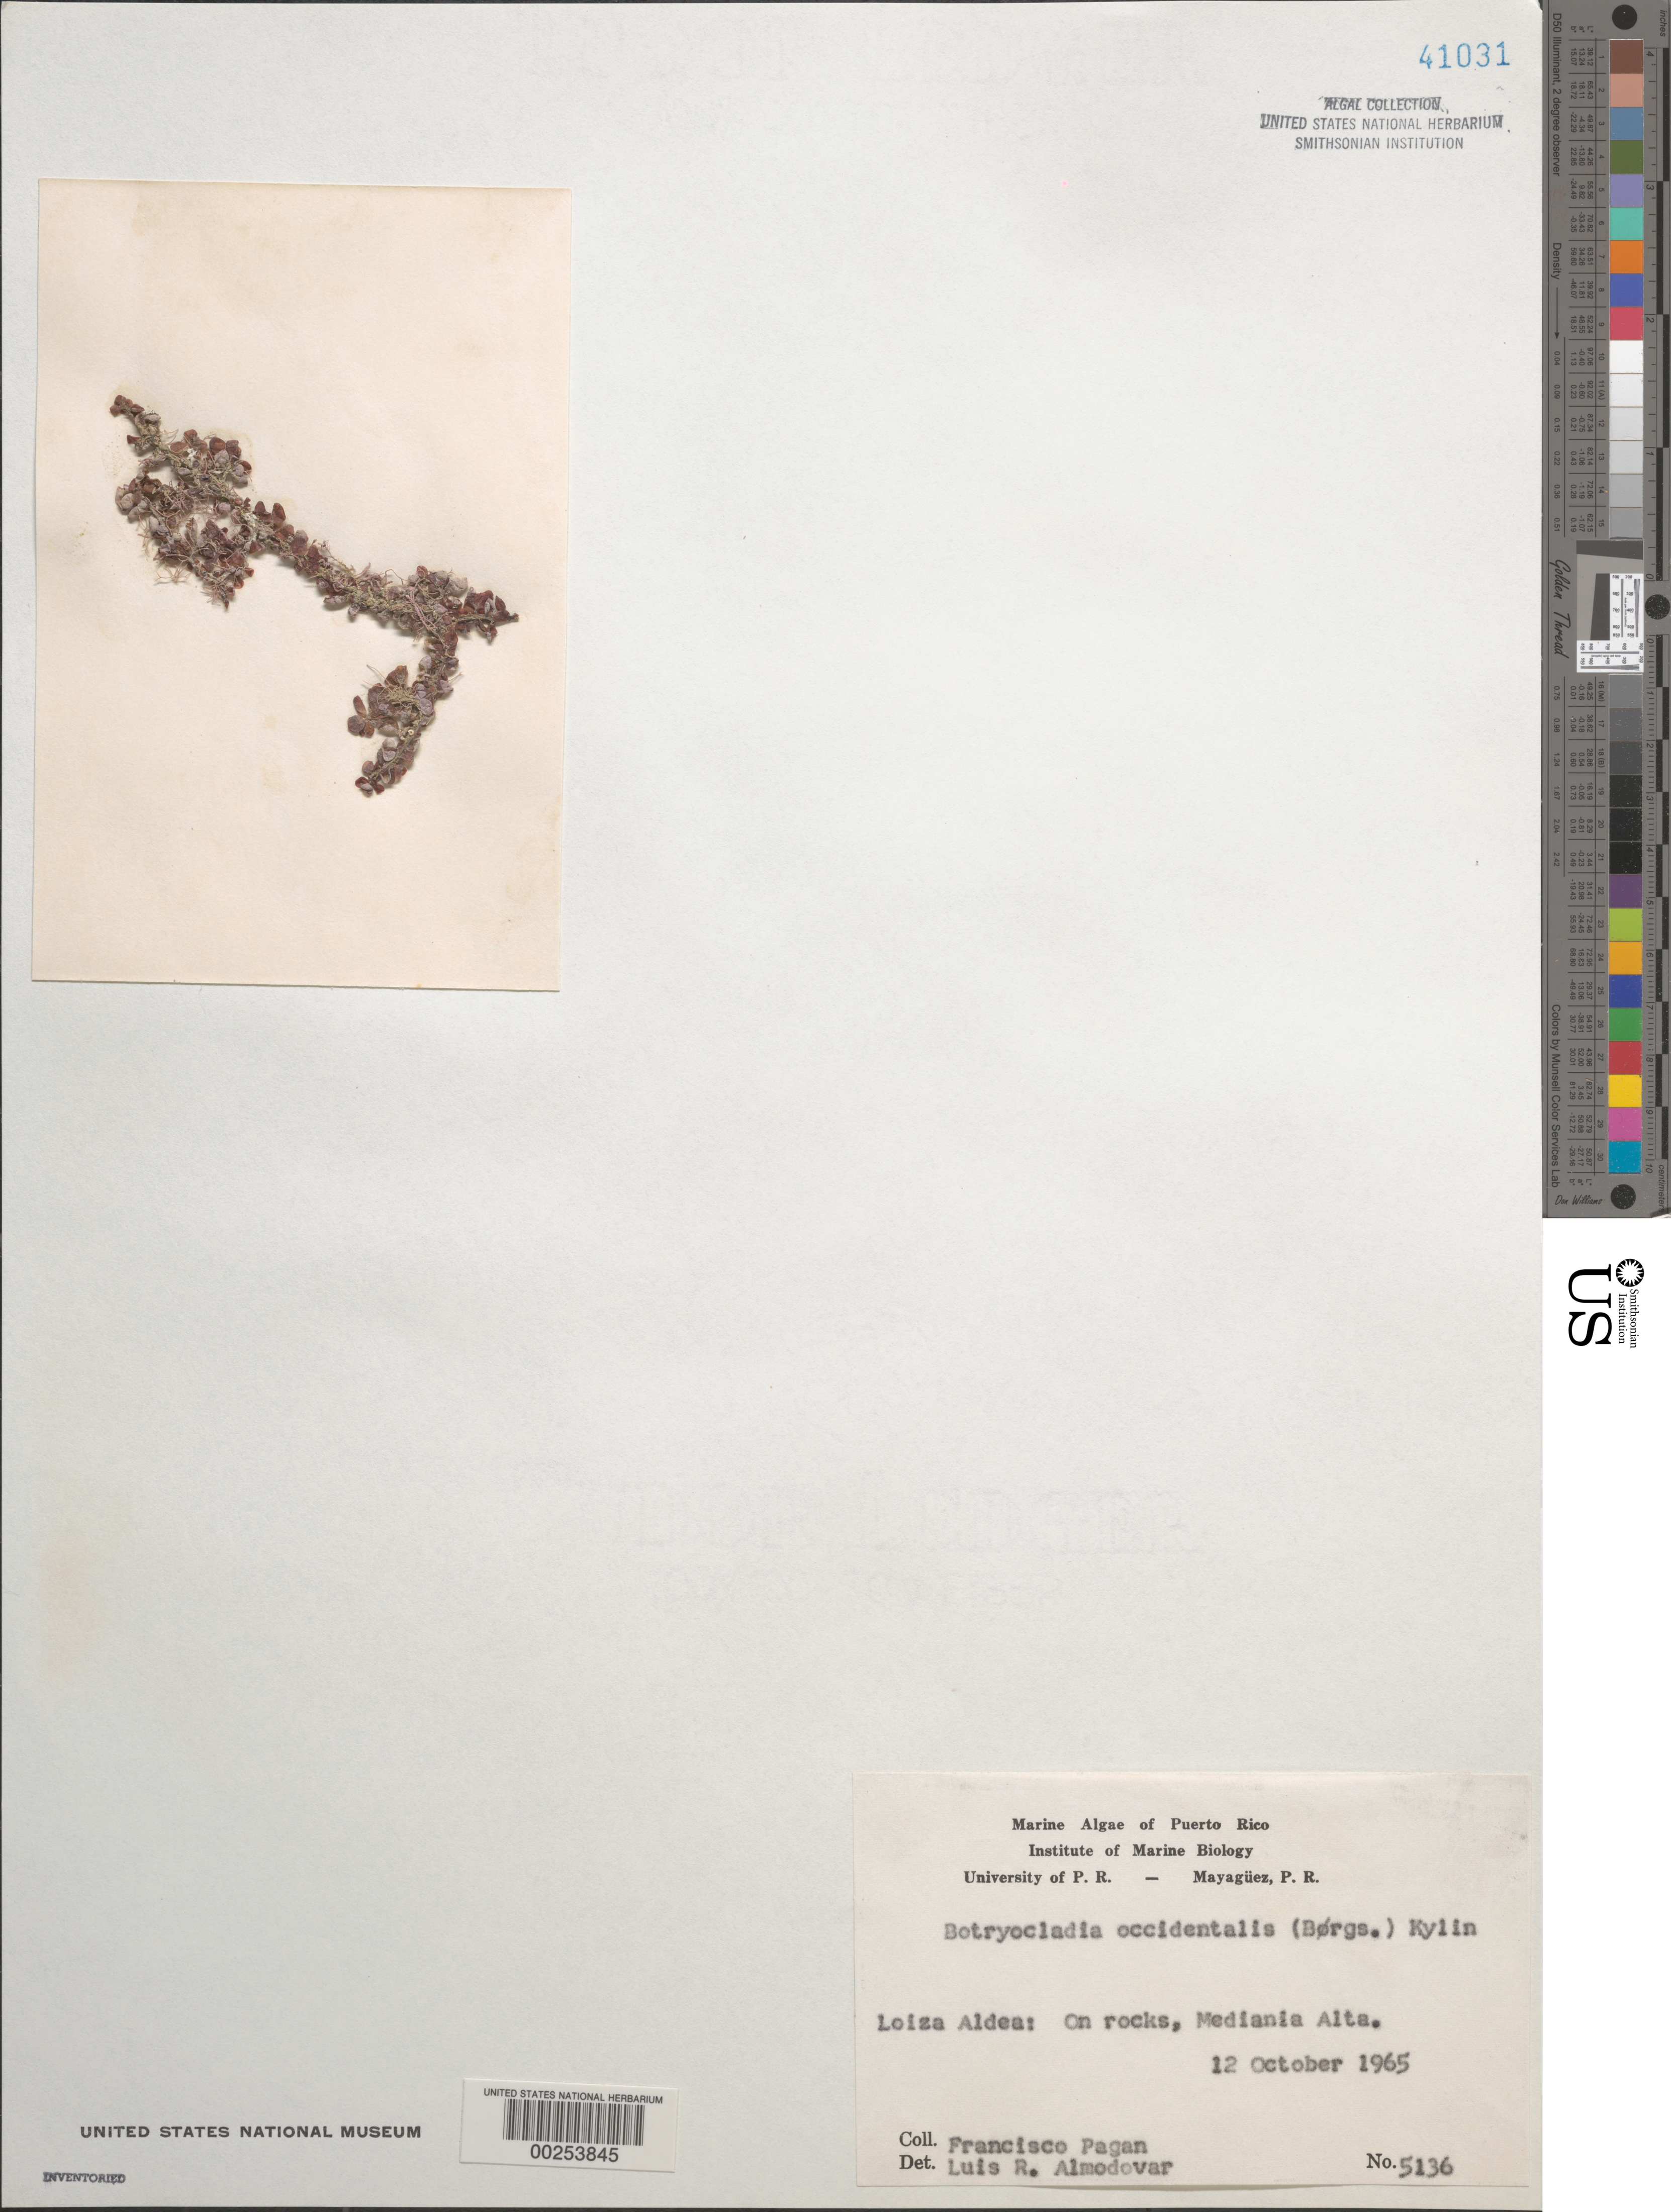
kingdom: Plantae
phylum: Rhodophyta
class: Florideophyceae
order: Rhodymeniales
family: Rhodymeniaceae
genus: Botryocladia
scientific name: Botryocladia occidentalis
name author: (Børgesen) Kylin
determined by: Almodovar, L. R.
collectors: F. Pagan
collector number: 5136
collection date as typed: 12 Oct 1965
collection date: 1965-10-12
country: Puerto Rico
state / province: Loiza Aldea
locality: Mediana Alta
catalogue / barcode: US 41031